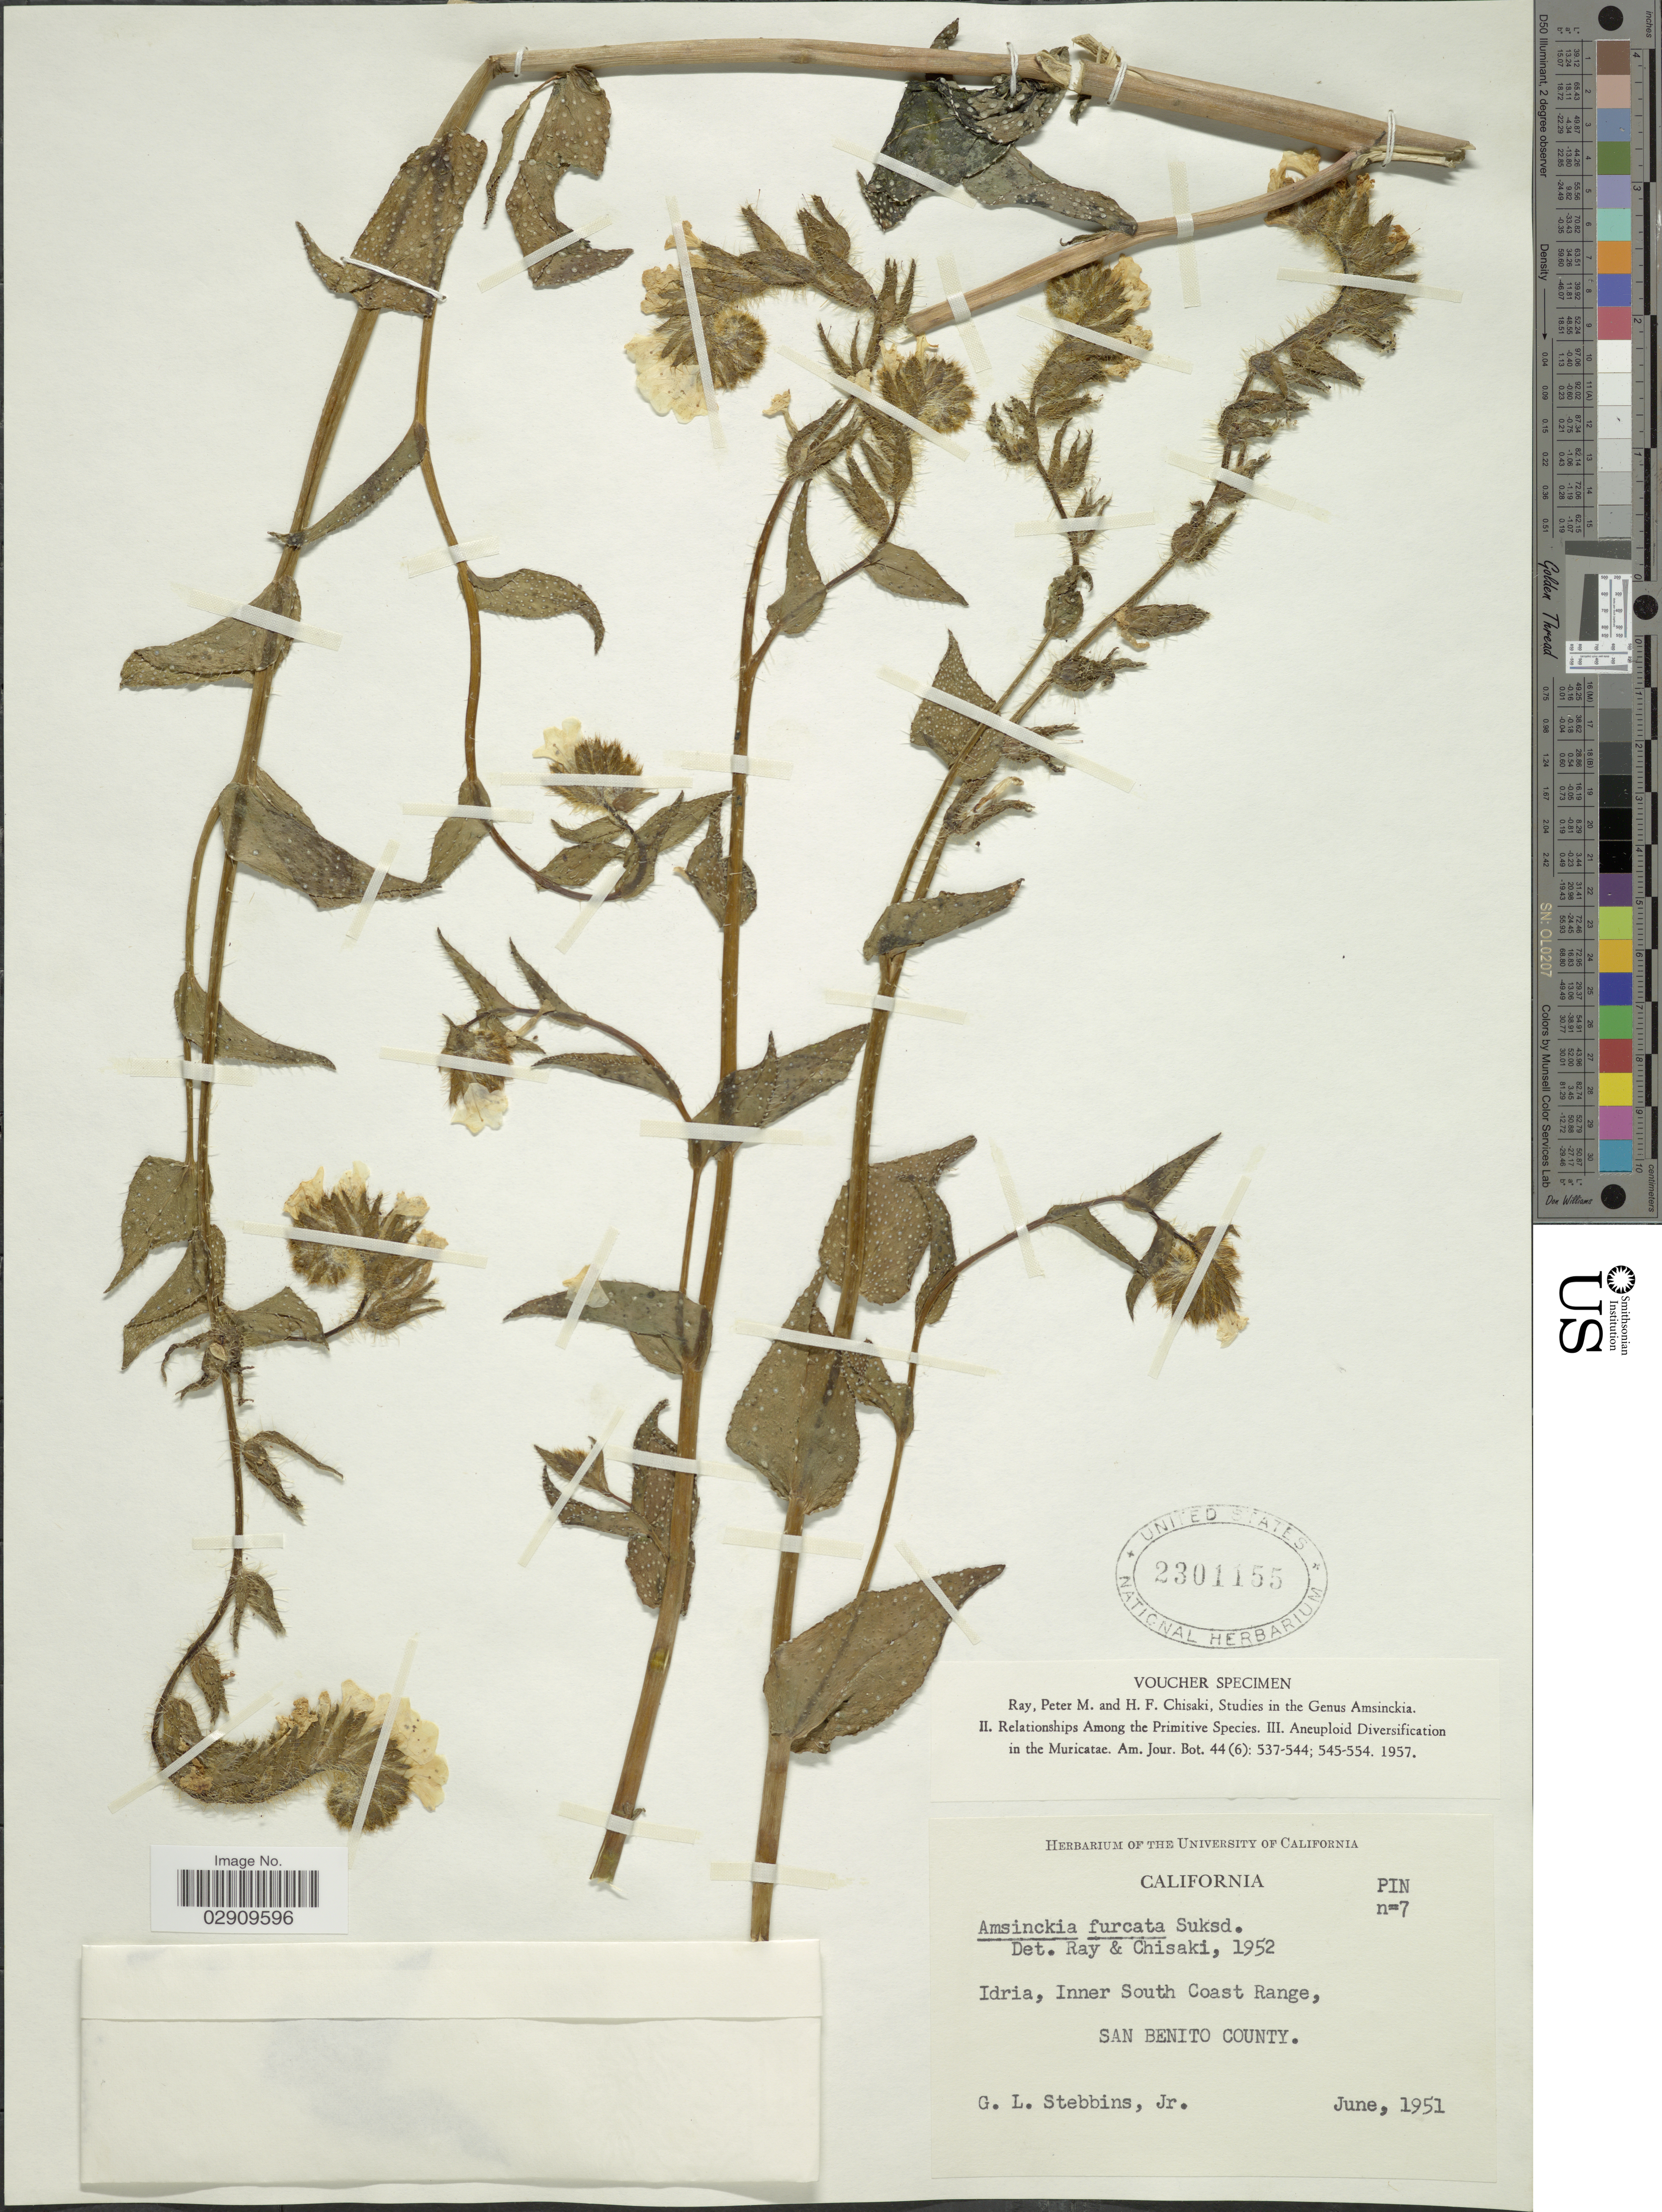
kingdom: Plantae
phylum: Tracheophyta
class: Magnoliopsida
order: Boraginales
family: Boraginaceae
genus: Amsinckia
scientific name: Amsinckia vernicosa var. furcata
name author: (Suksd.) Hoover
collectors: G. L. Stebbins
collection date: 1951-06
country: United States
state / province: California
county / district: San Benito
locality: Indria, Inner South Coast Range, San Benito County.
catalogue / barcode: US 2301155